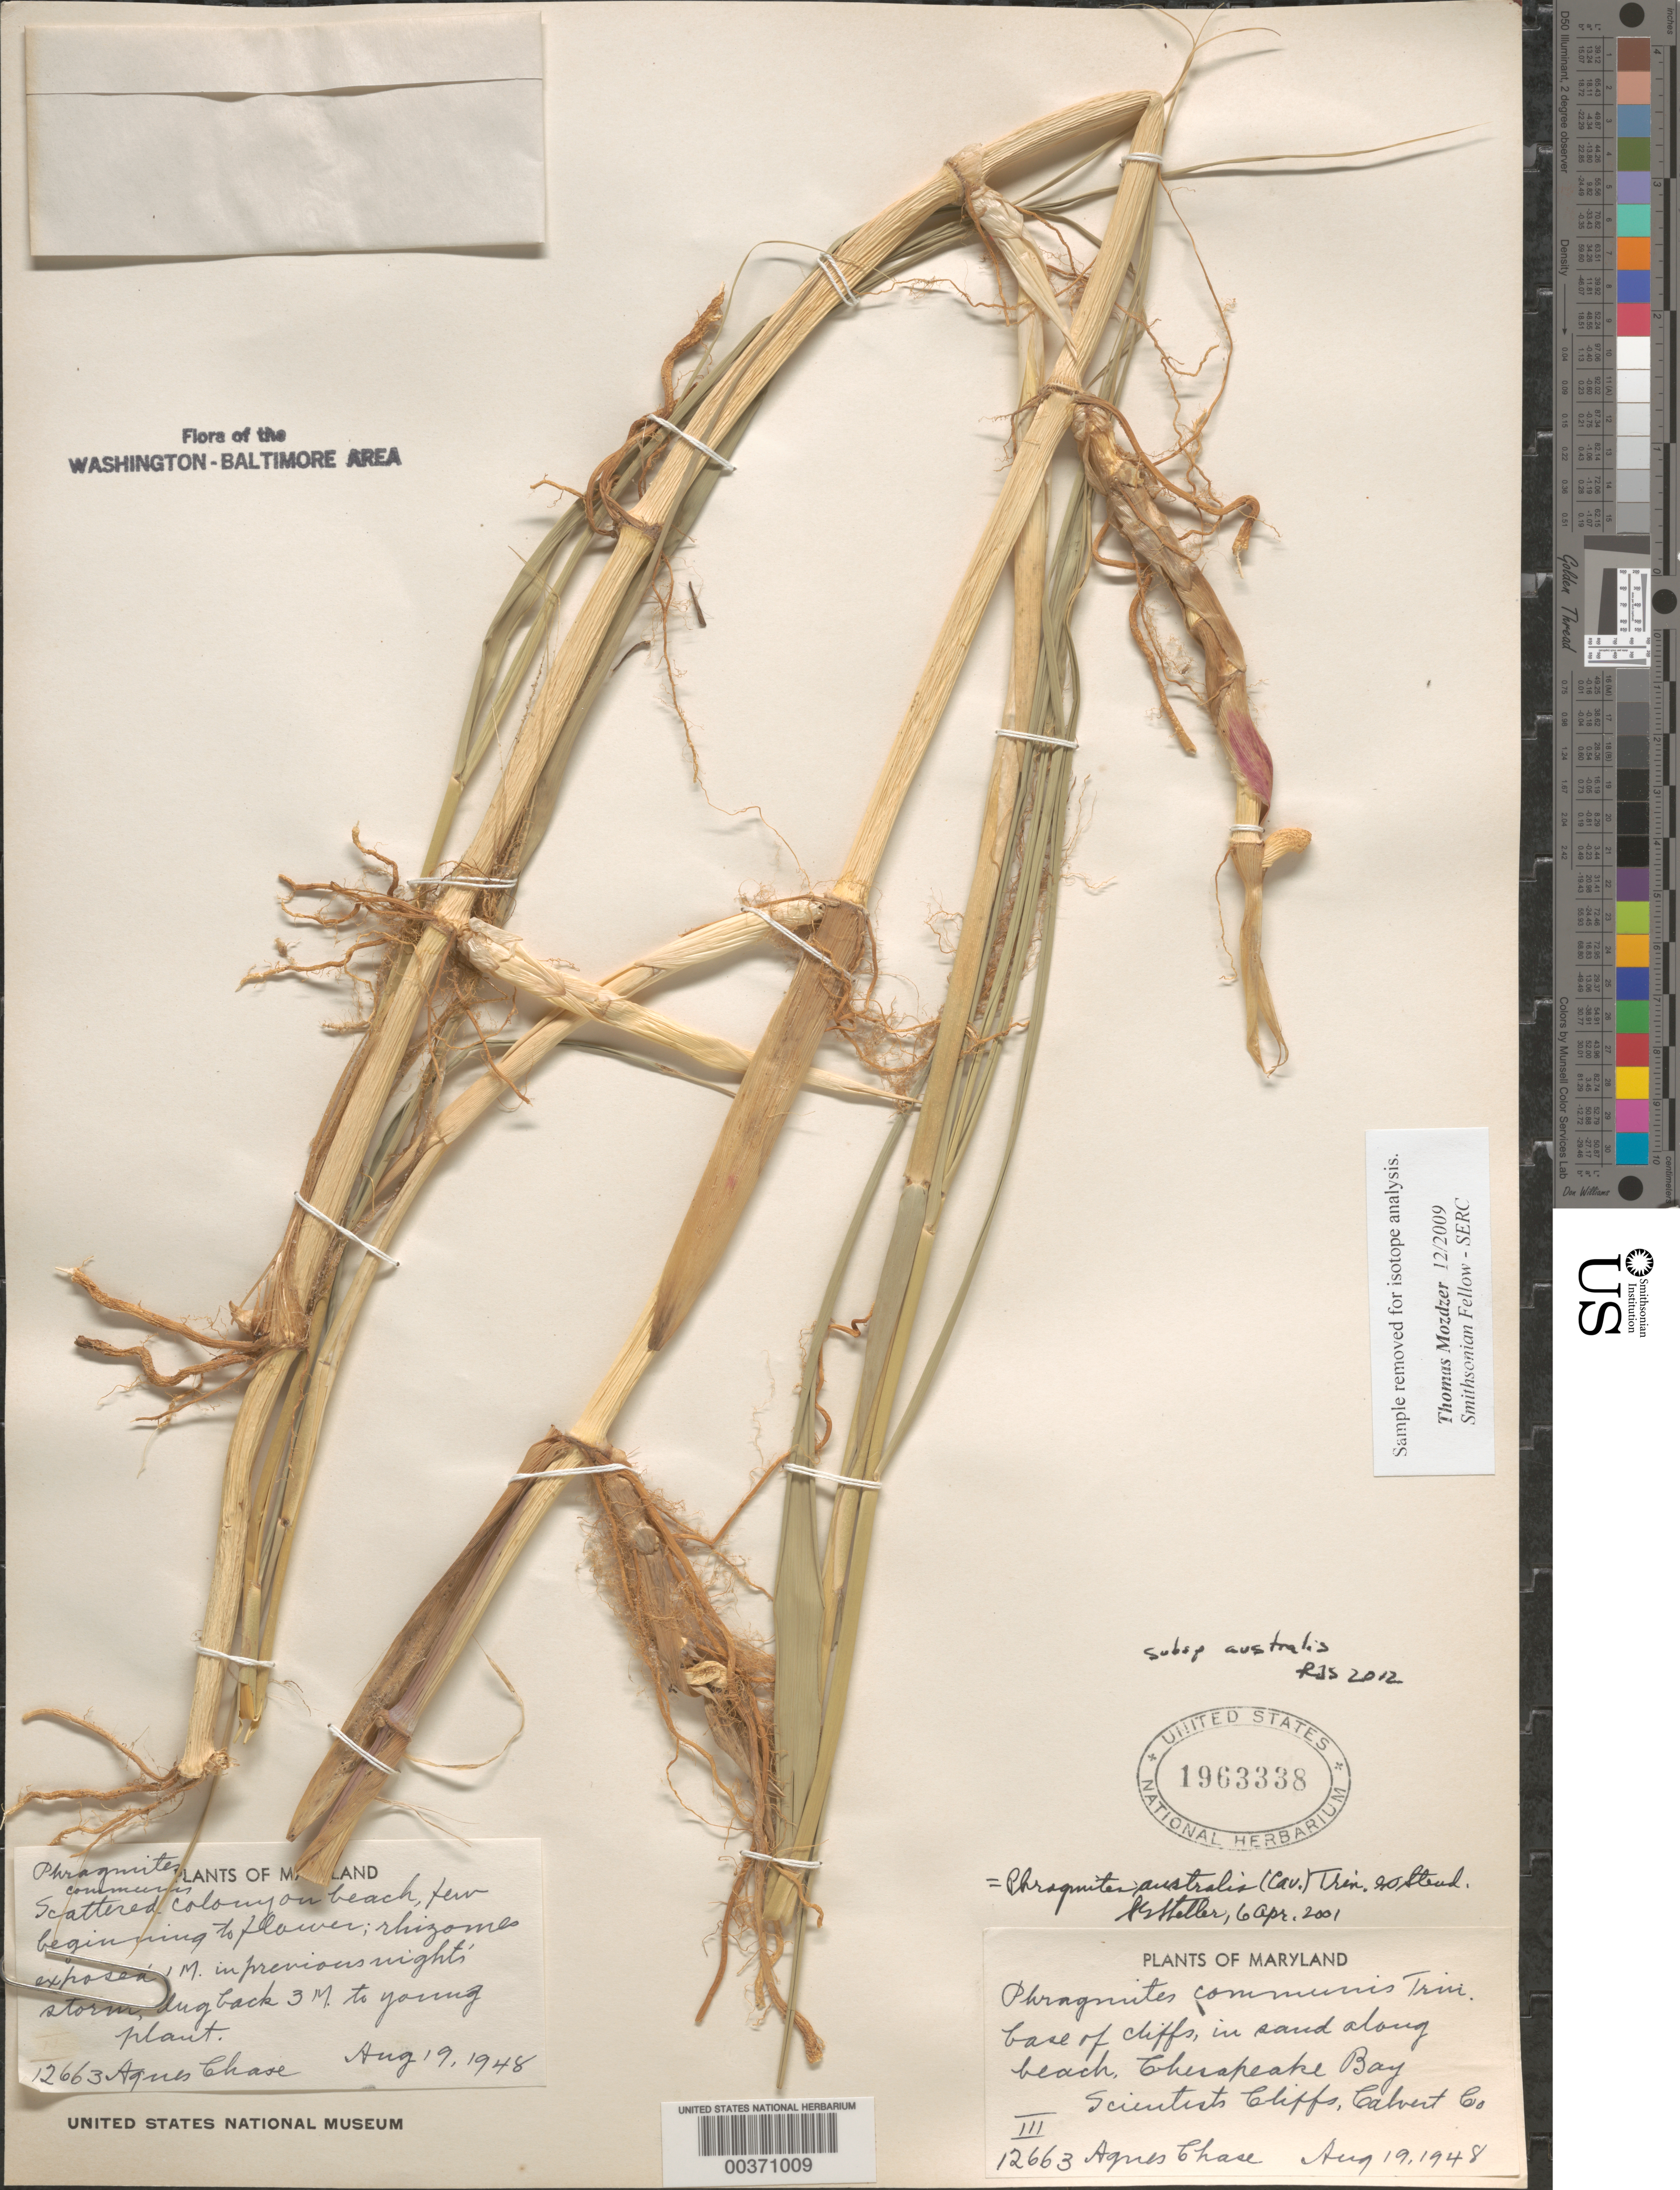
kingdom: Plantae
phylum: Tracheophyta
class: Liliopsida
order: Poales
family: Poaceae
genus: Phragmites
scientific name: Phragmites australis subsp. australis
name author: (Cav.) Trin. ex Steud.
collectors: A. Chase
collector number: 12663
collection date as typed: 19 Aug 1948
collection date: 1948-08-19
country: United States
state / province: Maryland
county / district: Calvert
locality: Chesapeake Beach, Scientists Cliffs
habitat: Sand along cliff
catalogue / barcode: US 1963338